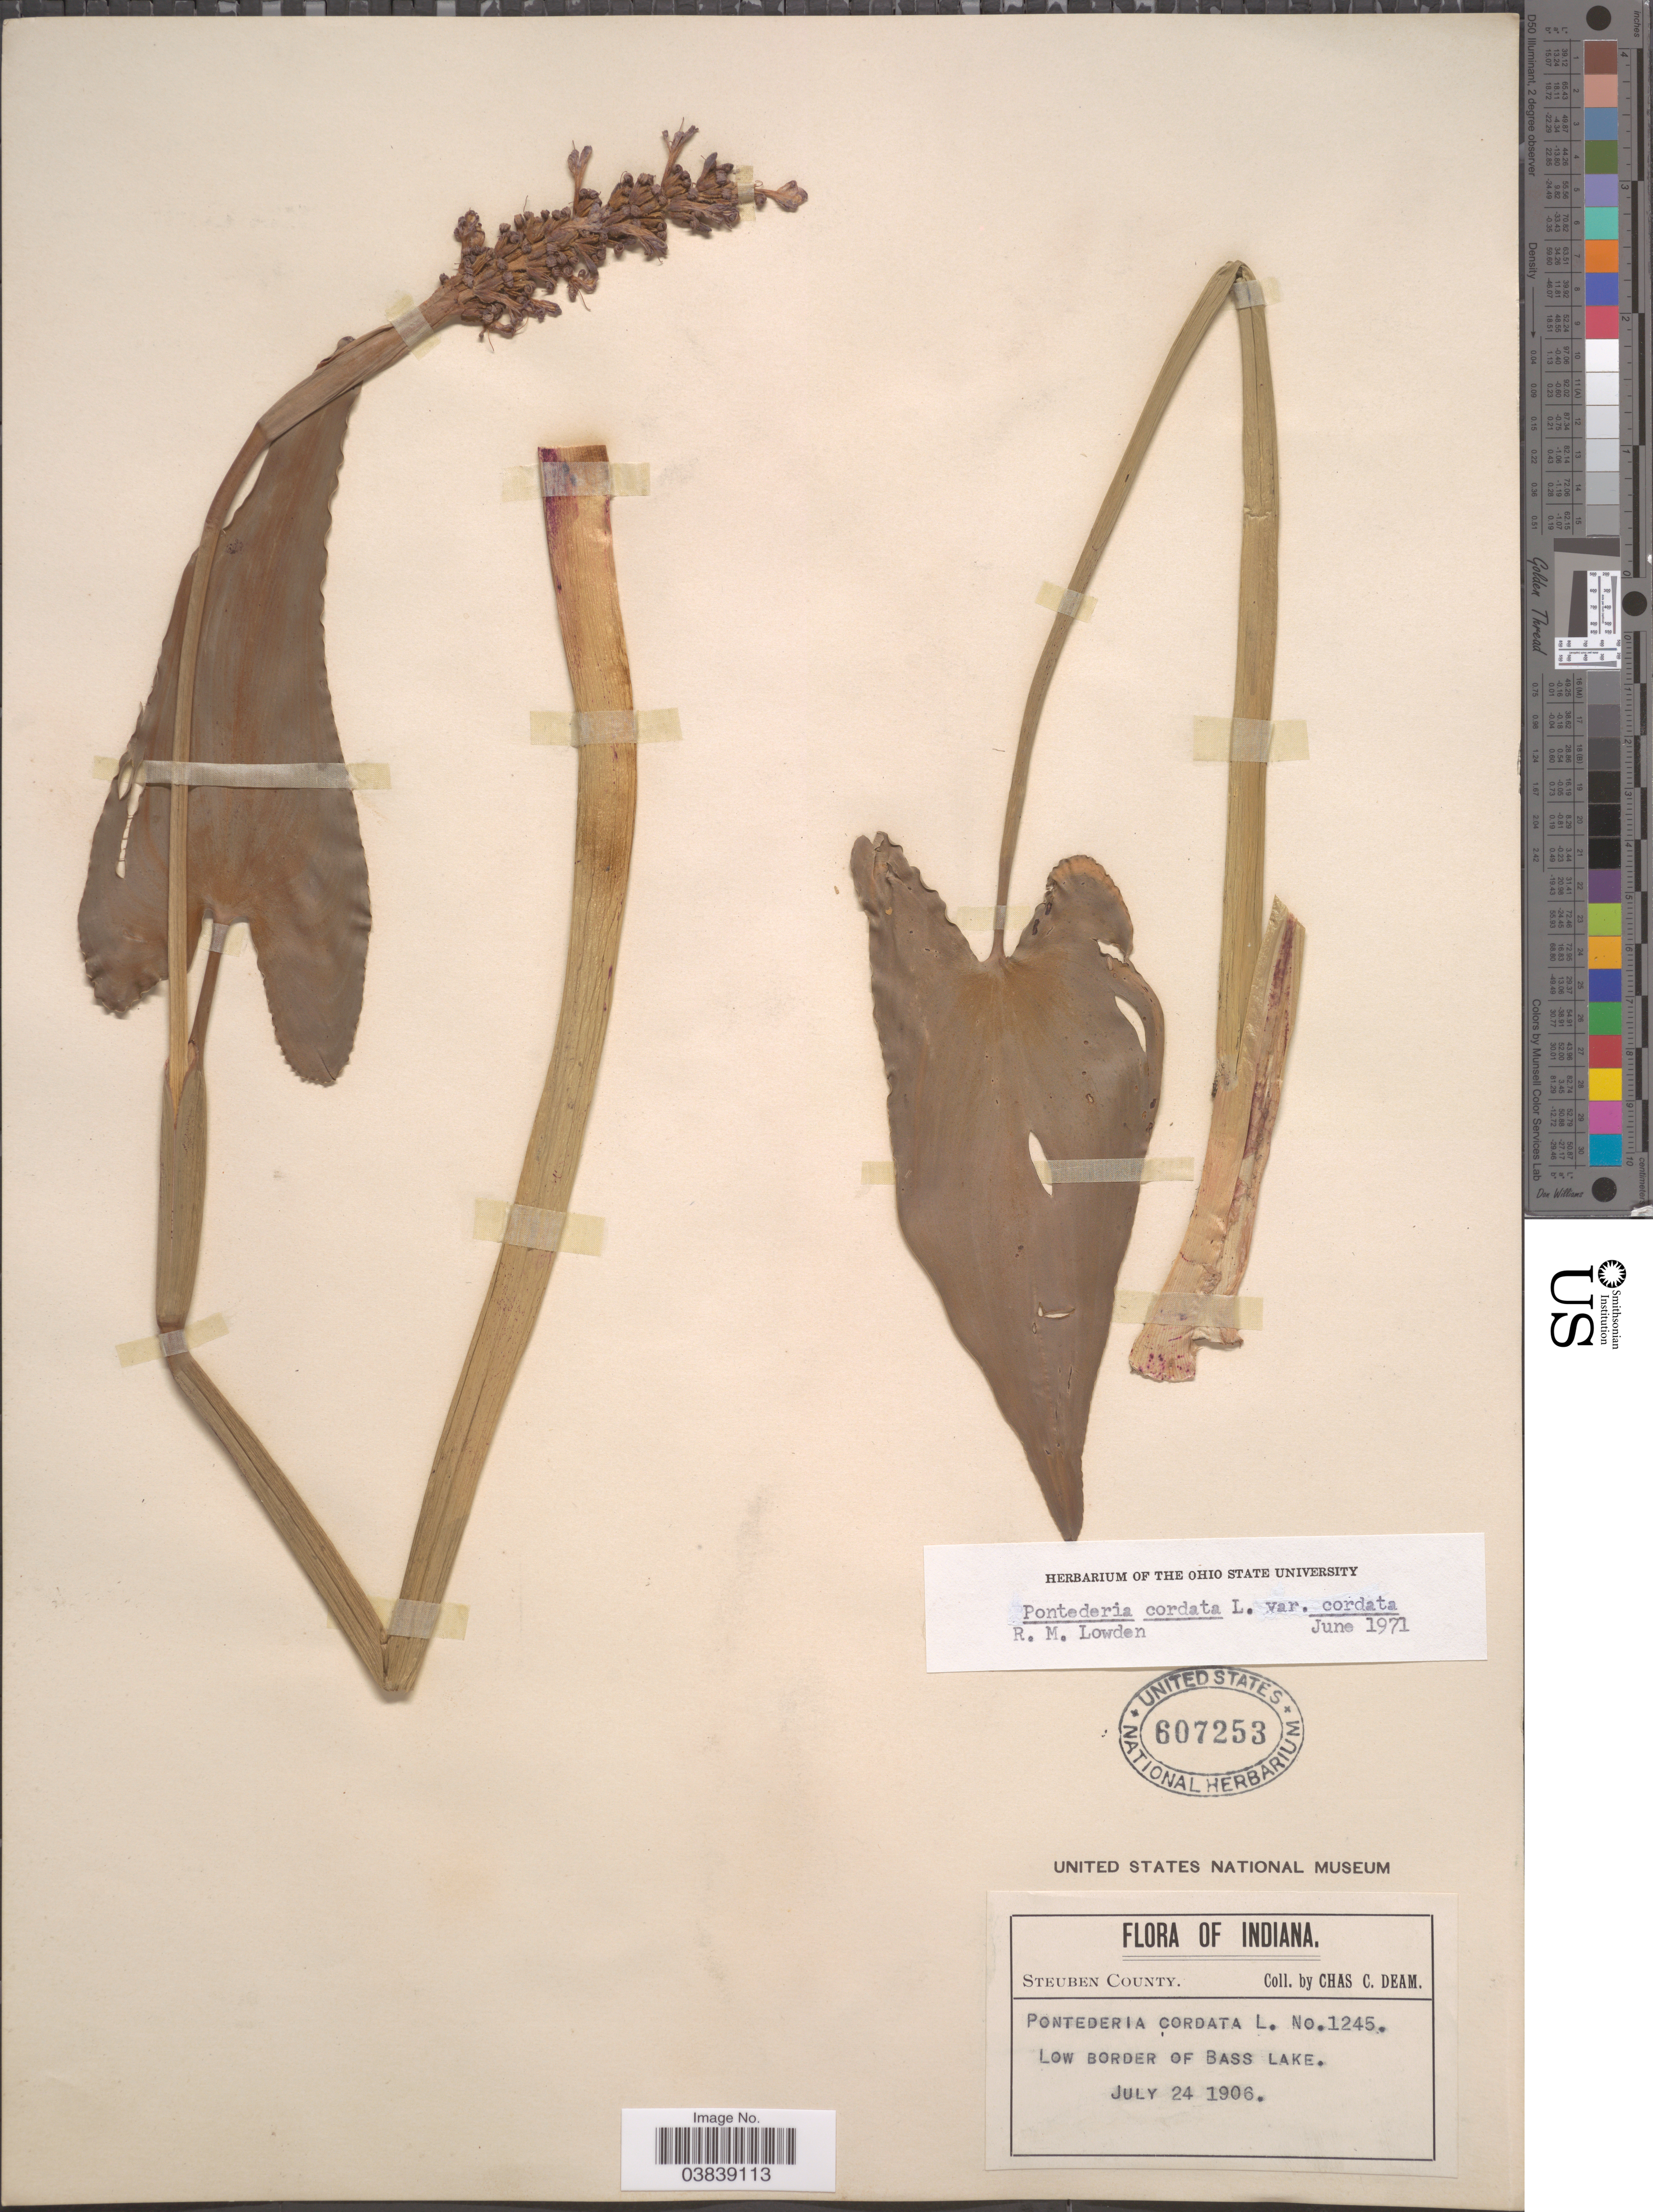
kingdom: Plantae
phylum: Tracheophyta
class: Liliopsida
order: Commelinales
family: Pontederiaceae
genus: Pontederia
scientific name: Pontederia cordata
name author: L.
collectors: C. C. Deam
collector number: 1245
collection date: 1906-07-24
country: United States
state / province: Indiana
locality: Low border of Bass Lake. Steuben County.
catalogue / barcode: US 607253